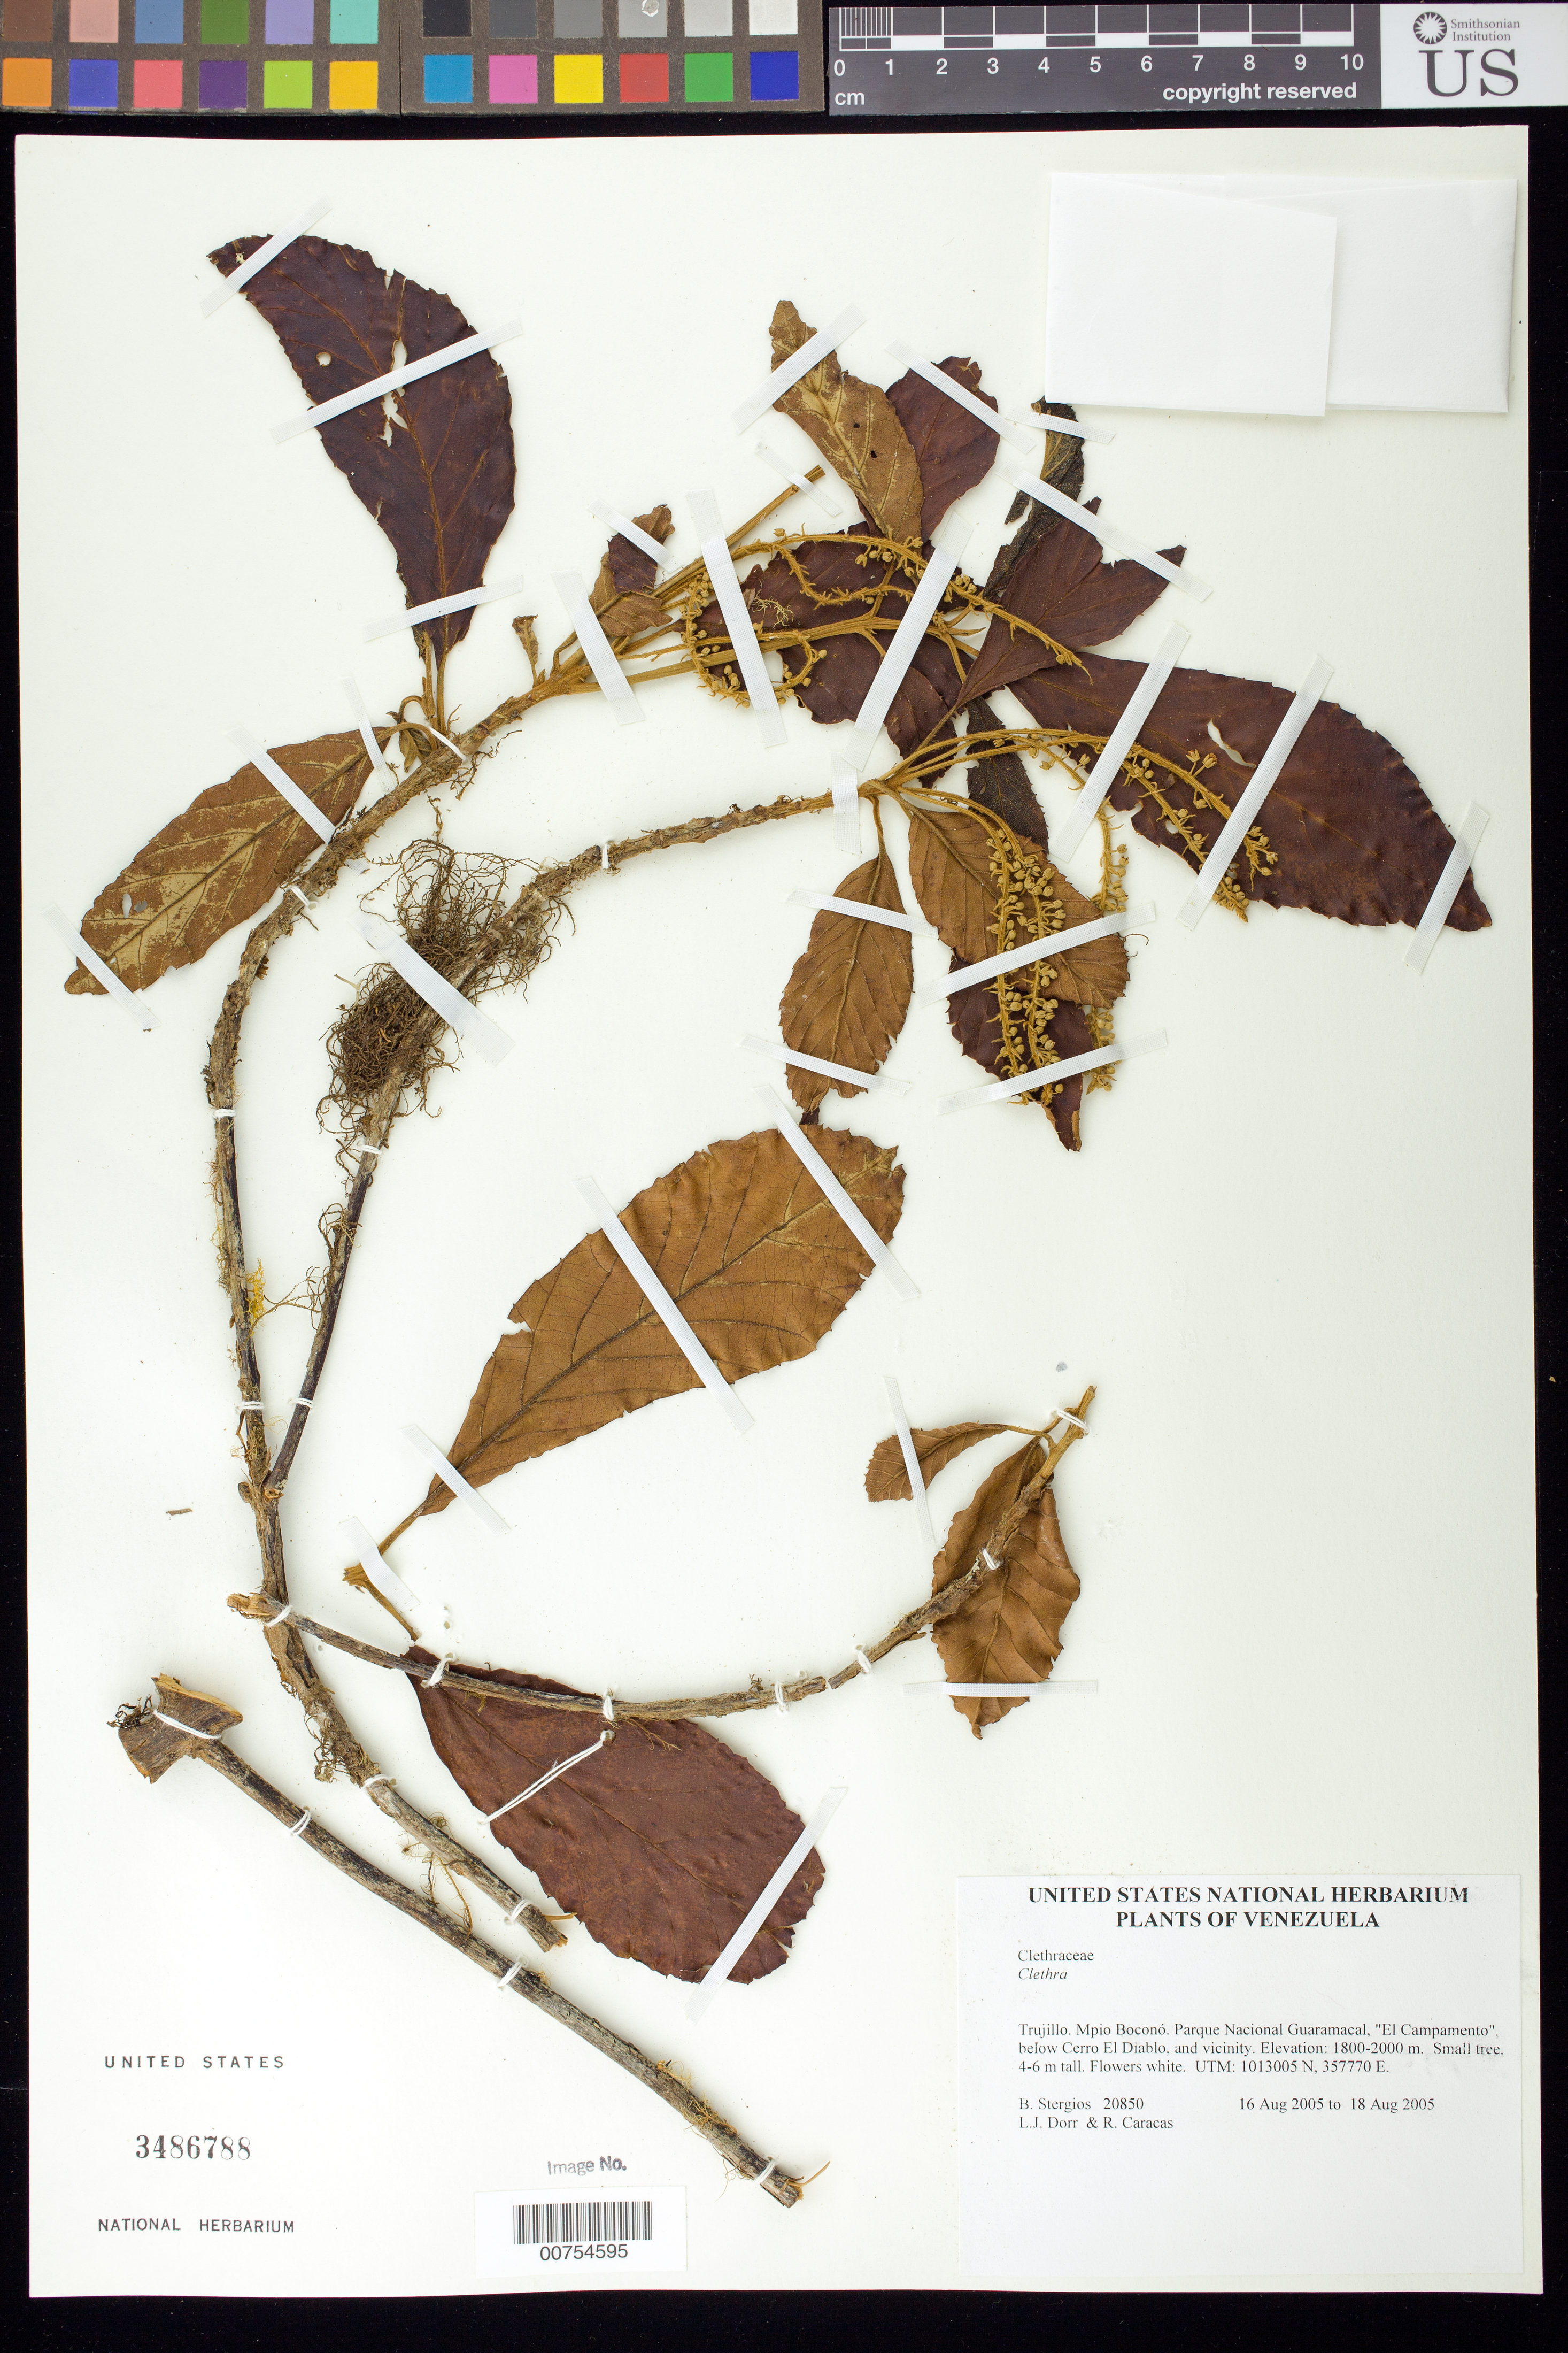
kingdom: Plantae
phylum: Tracheophyta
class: Magnoliopsida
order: Ericales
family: Clethraceae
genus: Clethra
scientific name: Clethra sp.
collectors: B. G. Stergios, L. J. Dorr & R. Caracas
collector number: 20850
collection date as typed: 16 Aug 2005 to 18 Aug 2005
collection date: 2005-08-16/2005-08-18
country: Venezuela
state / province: Trujillo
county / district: Boconó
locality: Parque Nacional Guaramacal, "El Campamento", below Cerro El Diablo, and vicinity.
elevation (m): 1800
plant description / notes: PORT, US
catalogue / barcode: US 3486788